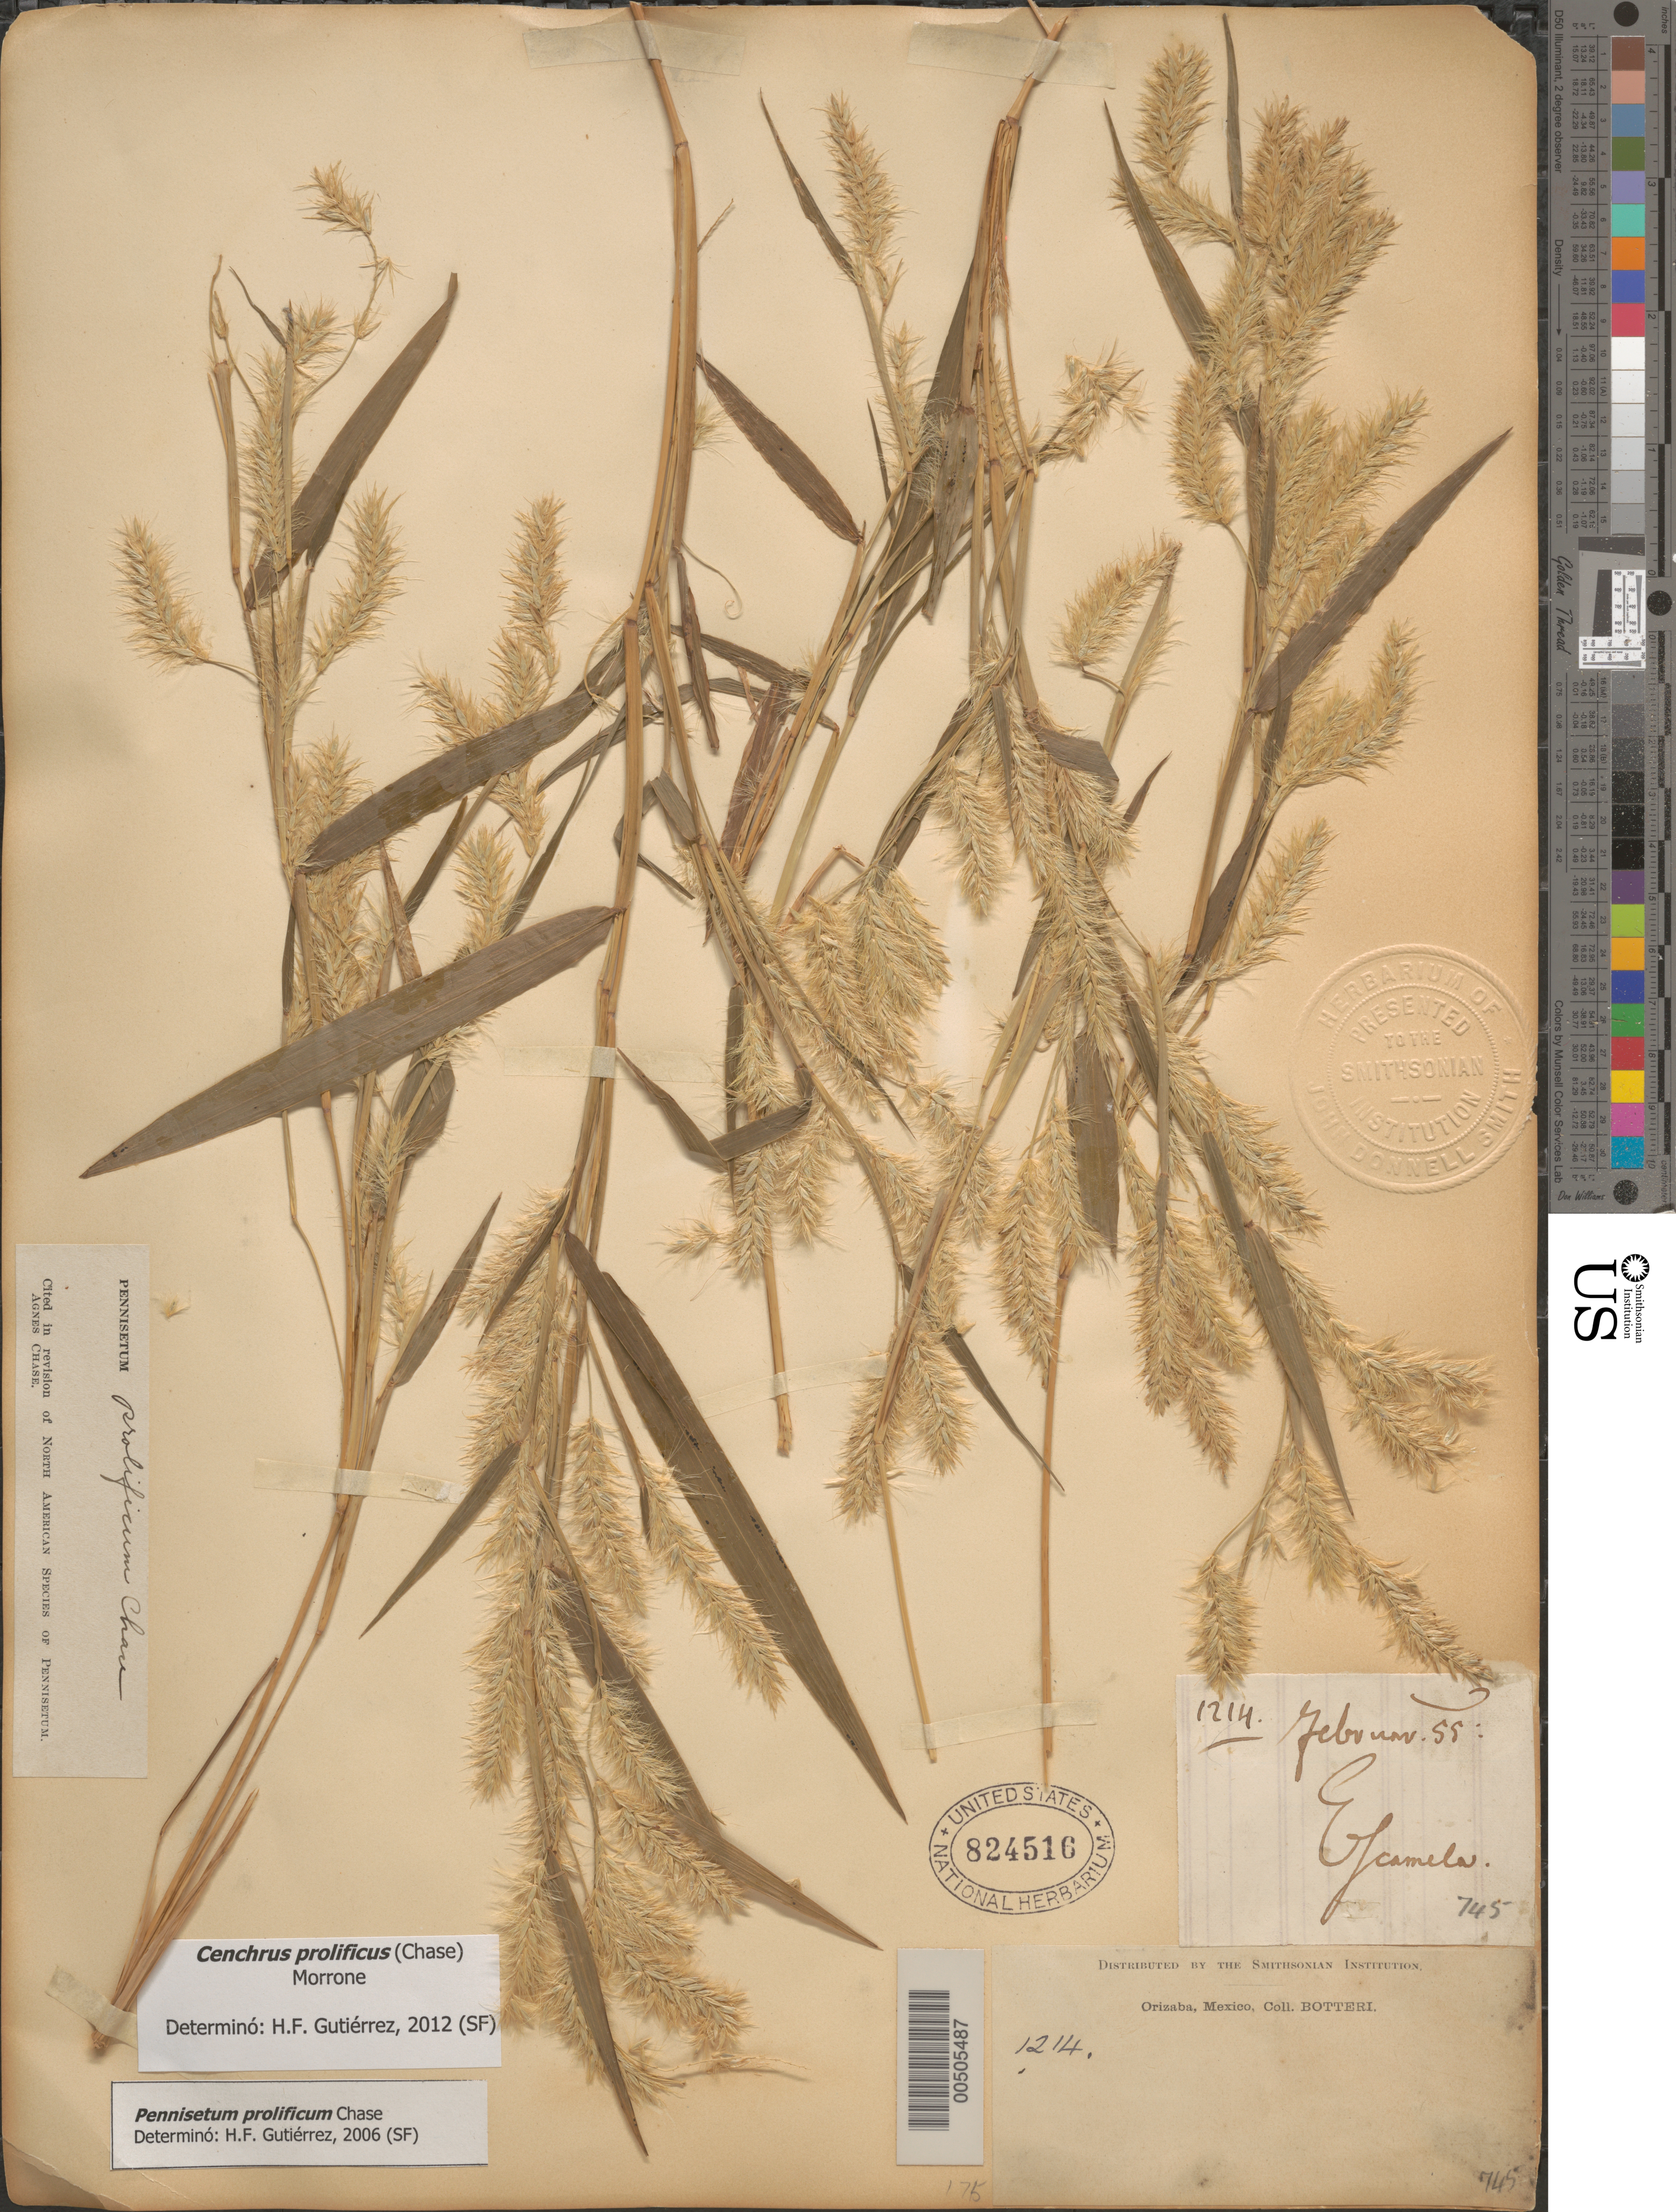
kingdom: Plantae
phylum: Tracheophyta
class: Liliopsida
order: Poales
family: Poaceae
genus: Cenchrus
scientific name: Cenchrus prolificus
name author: (Chase) Morrone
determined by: Gutiérrez, H. F.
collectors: -. Botteri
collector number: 1214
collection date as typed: Feb 1855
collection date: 1855-02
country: Mexico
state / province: Veracruz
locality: Orizaba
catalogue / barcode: US 824516